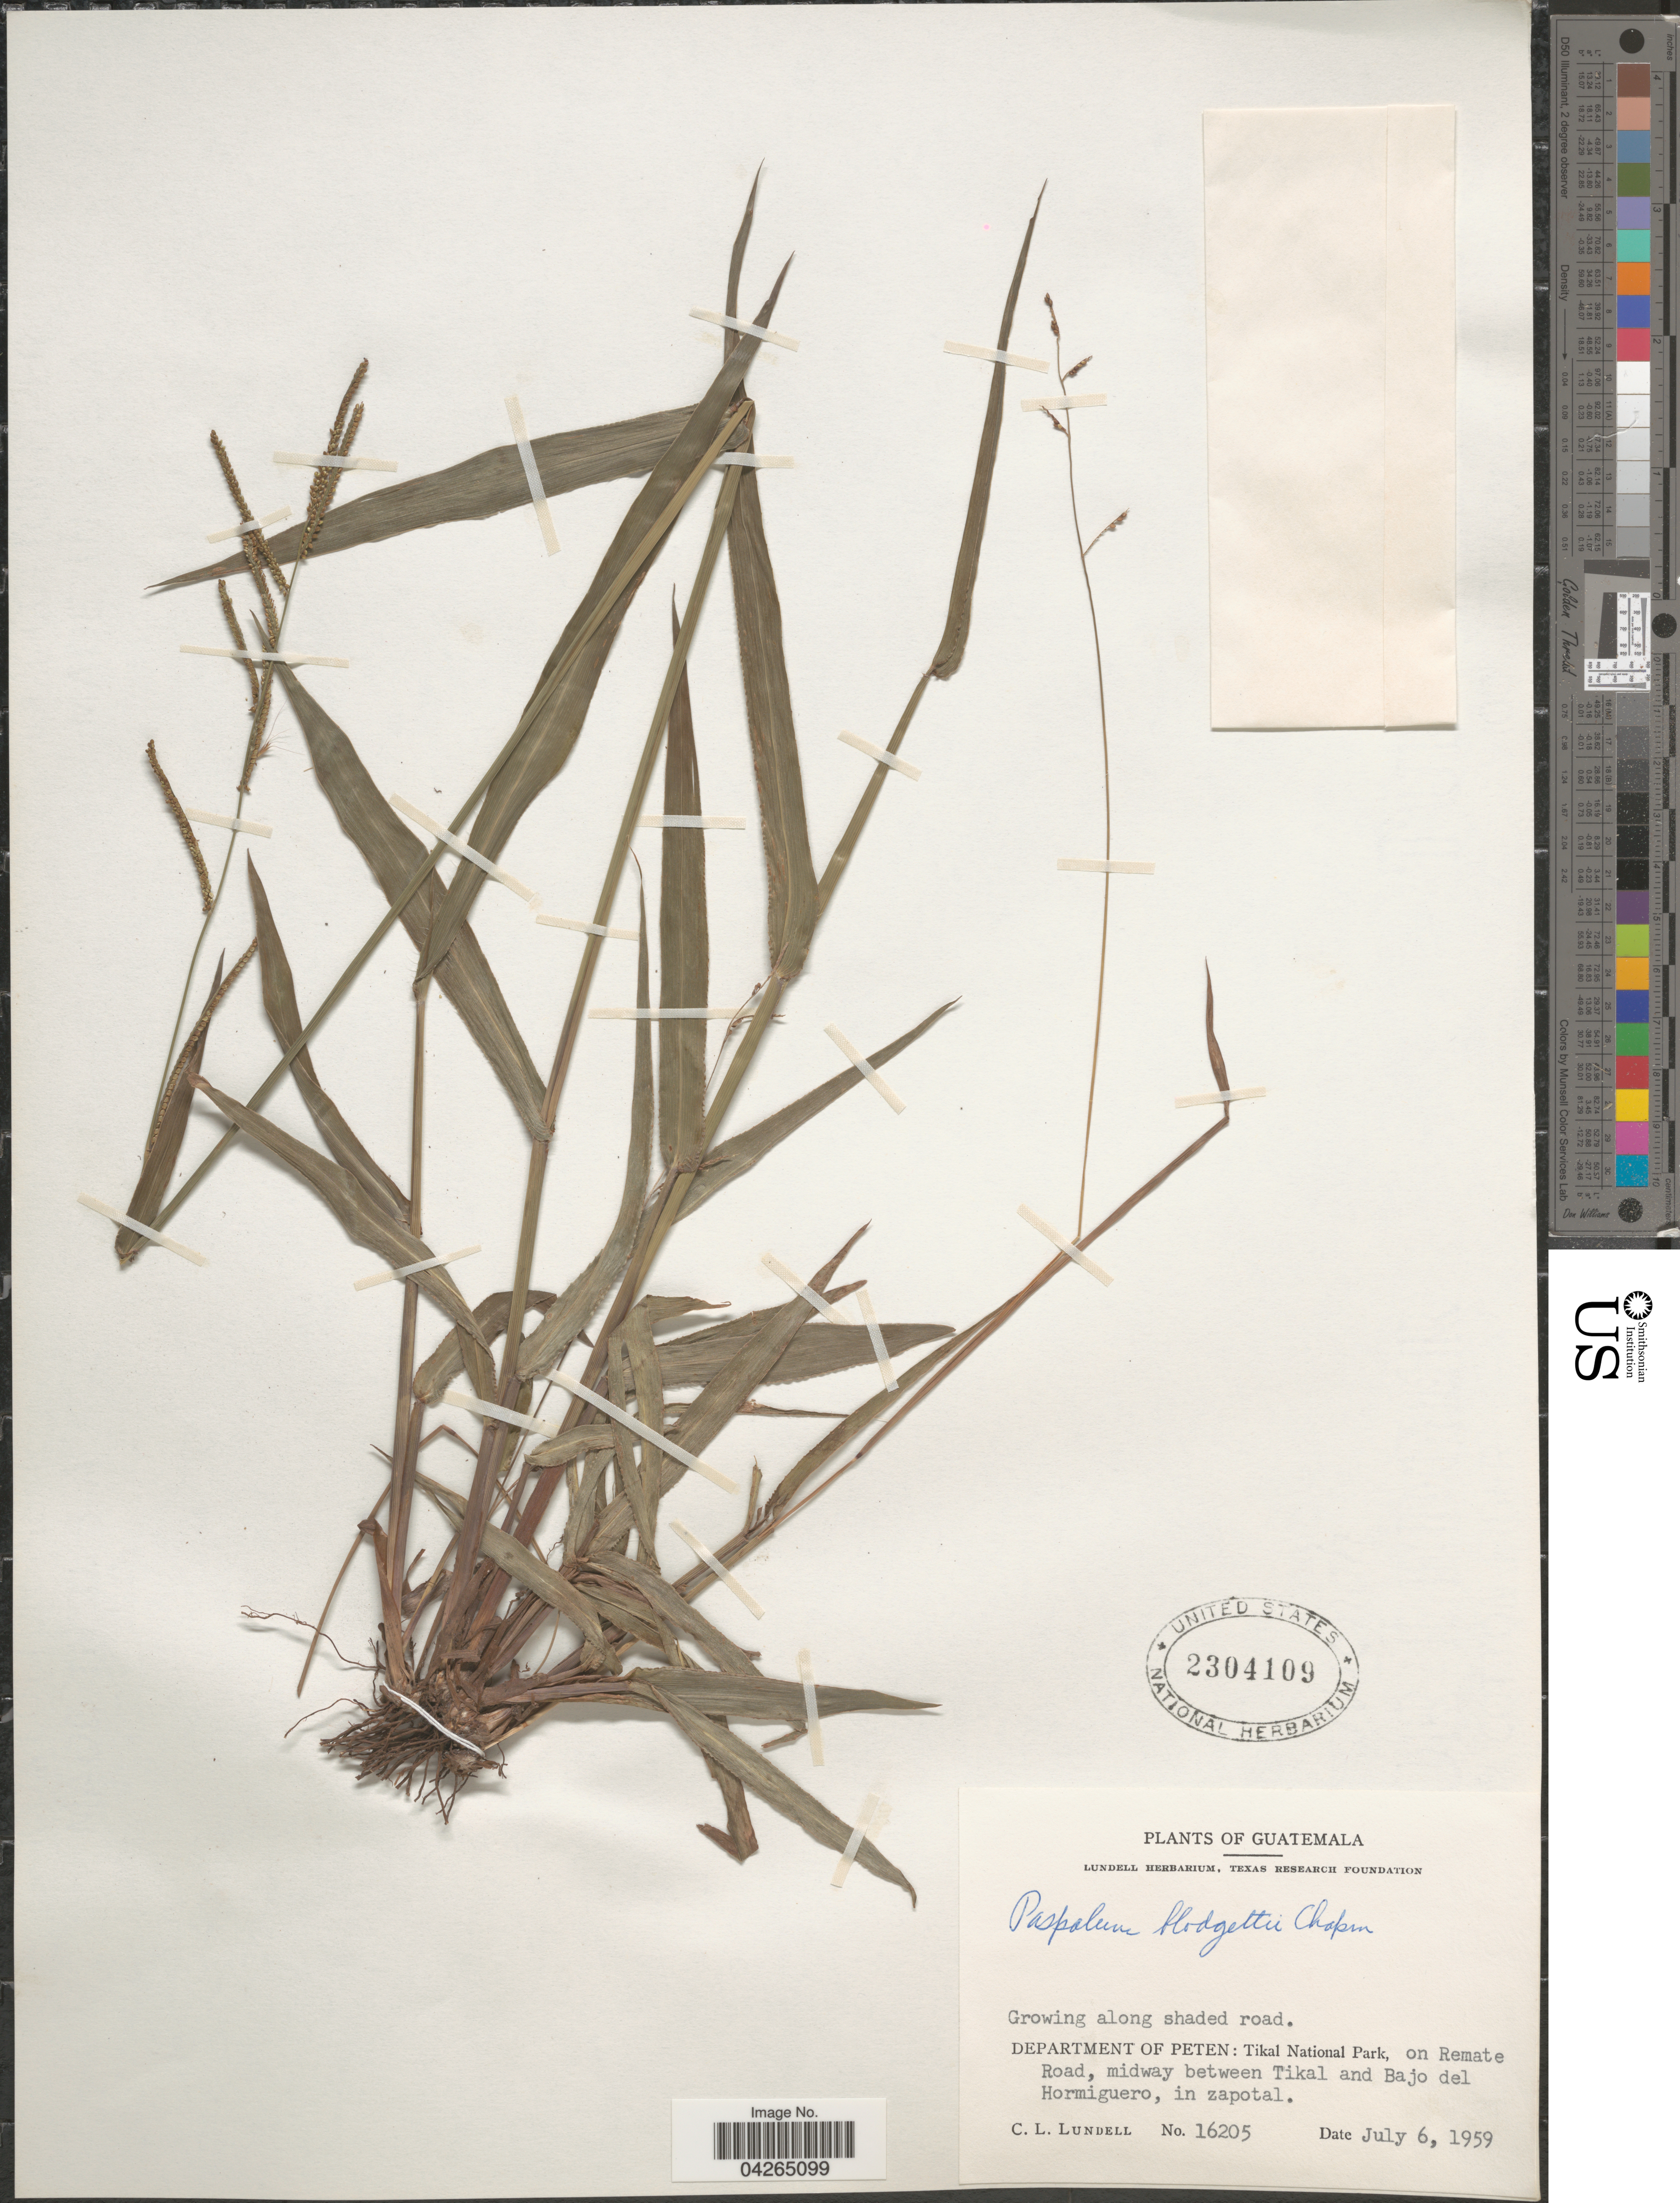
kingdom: Plantae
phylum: Tracheophyta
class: Liliopsida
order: Poales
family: Poaceae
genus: Paspalum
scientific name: Paspalum blodgettii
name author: Chapm.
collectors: C. L. Lundell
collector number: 16205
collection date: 1959-07-06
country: Guatemala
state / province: El Peten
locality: Department of Peten: Tikal National Park, on Remate Road, midway between Tikal and Bajo del Hormiguero, in zapotal.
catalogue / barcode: US 2304109